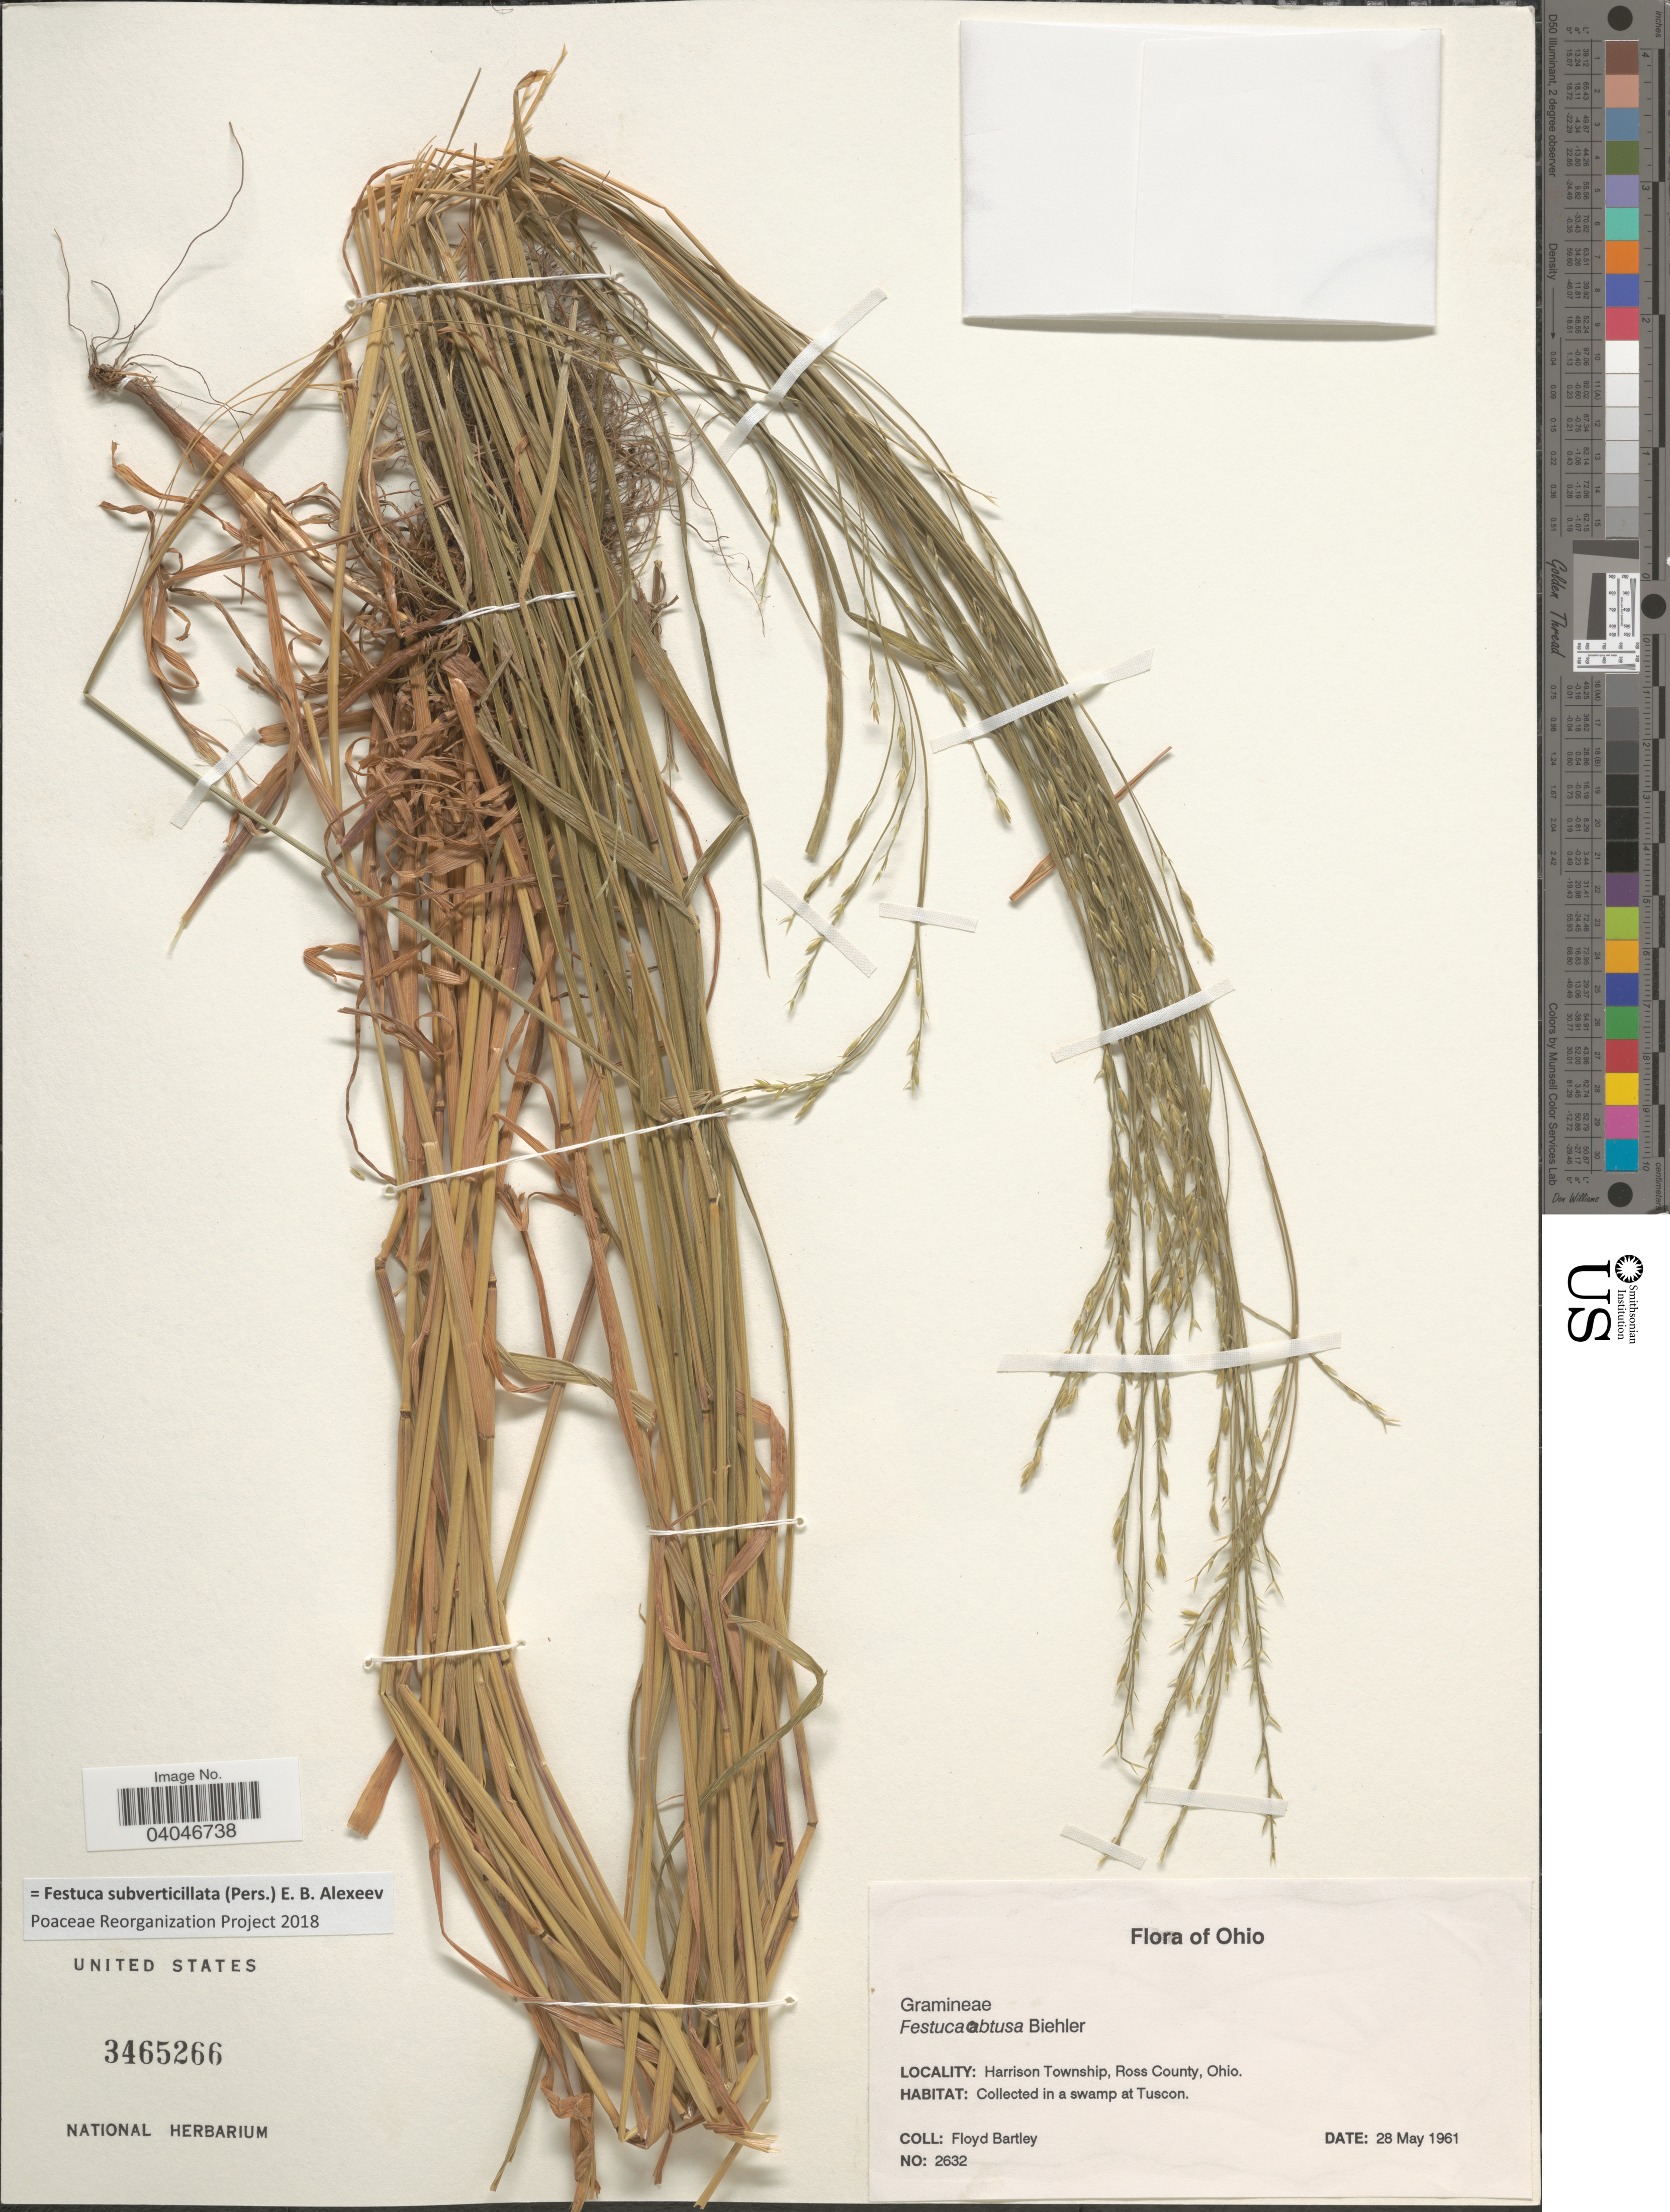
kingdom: Plantae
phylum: Tracheophyta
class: Liliopsida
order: Poales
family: Poaceae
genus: Festuca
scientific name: Festuca subverticillata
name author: (Pers.) E.B. Alexeev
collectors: F. Bartley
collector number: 2632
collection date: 1961-05-28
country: United States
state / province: Ohio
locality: Harrison Township, Ross County. In a swamp at Tucson.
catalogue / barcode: US 3465266